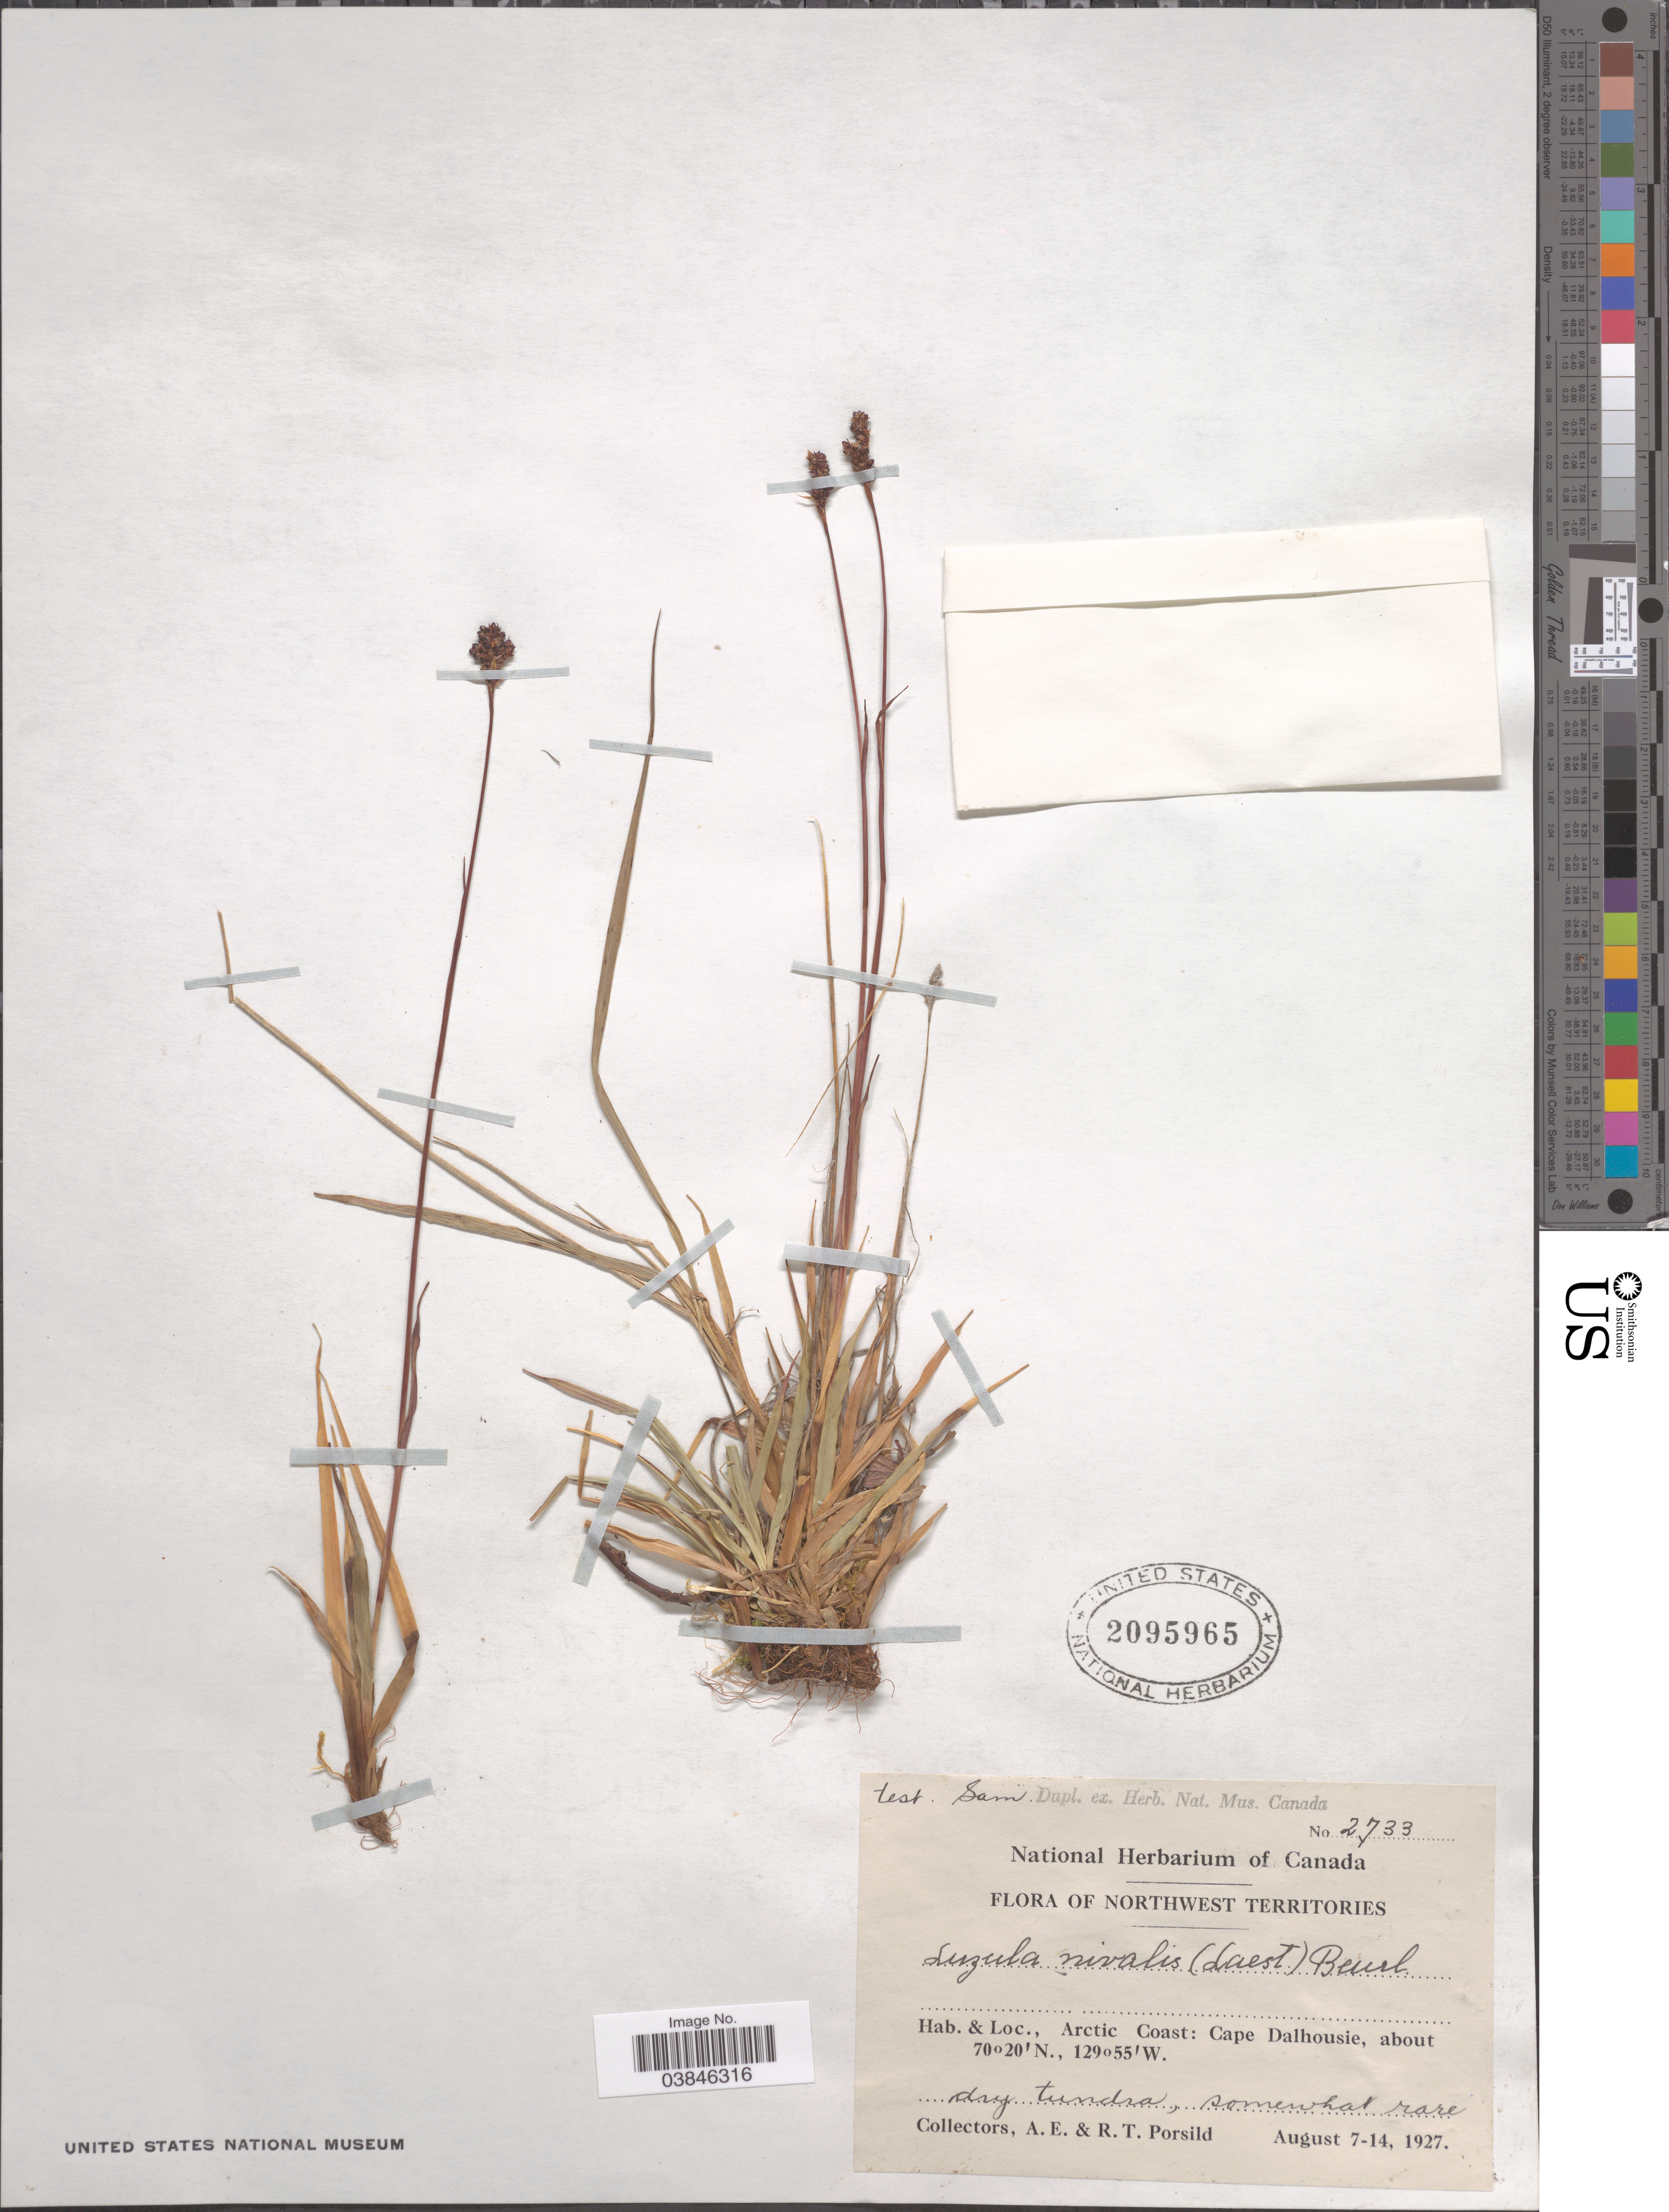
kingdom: Plantae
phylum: Tracheophyta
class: Liliopsida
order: Poales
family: Juncaceae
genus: Luzula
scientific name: Luzula nivalis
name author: (Laest.) Spreng.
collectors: A. E. Porsild & R. T. Porsild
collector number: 2733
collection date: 1927-08-07/1927-08-14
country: Canada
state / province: Northwest Territories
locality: Arctic Coast: Cape Dalhousie.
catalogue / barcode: US 2095965